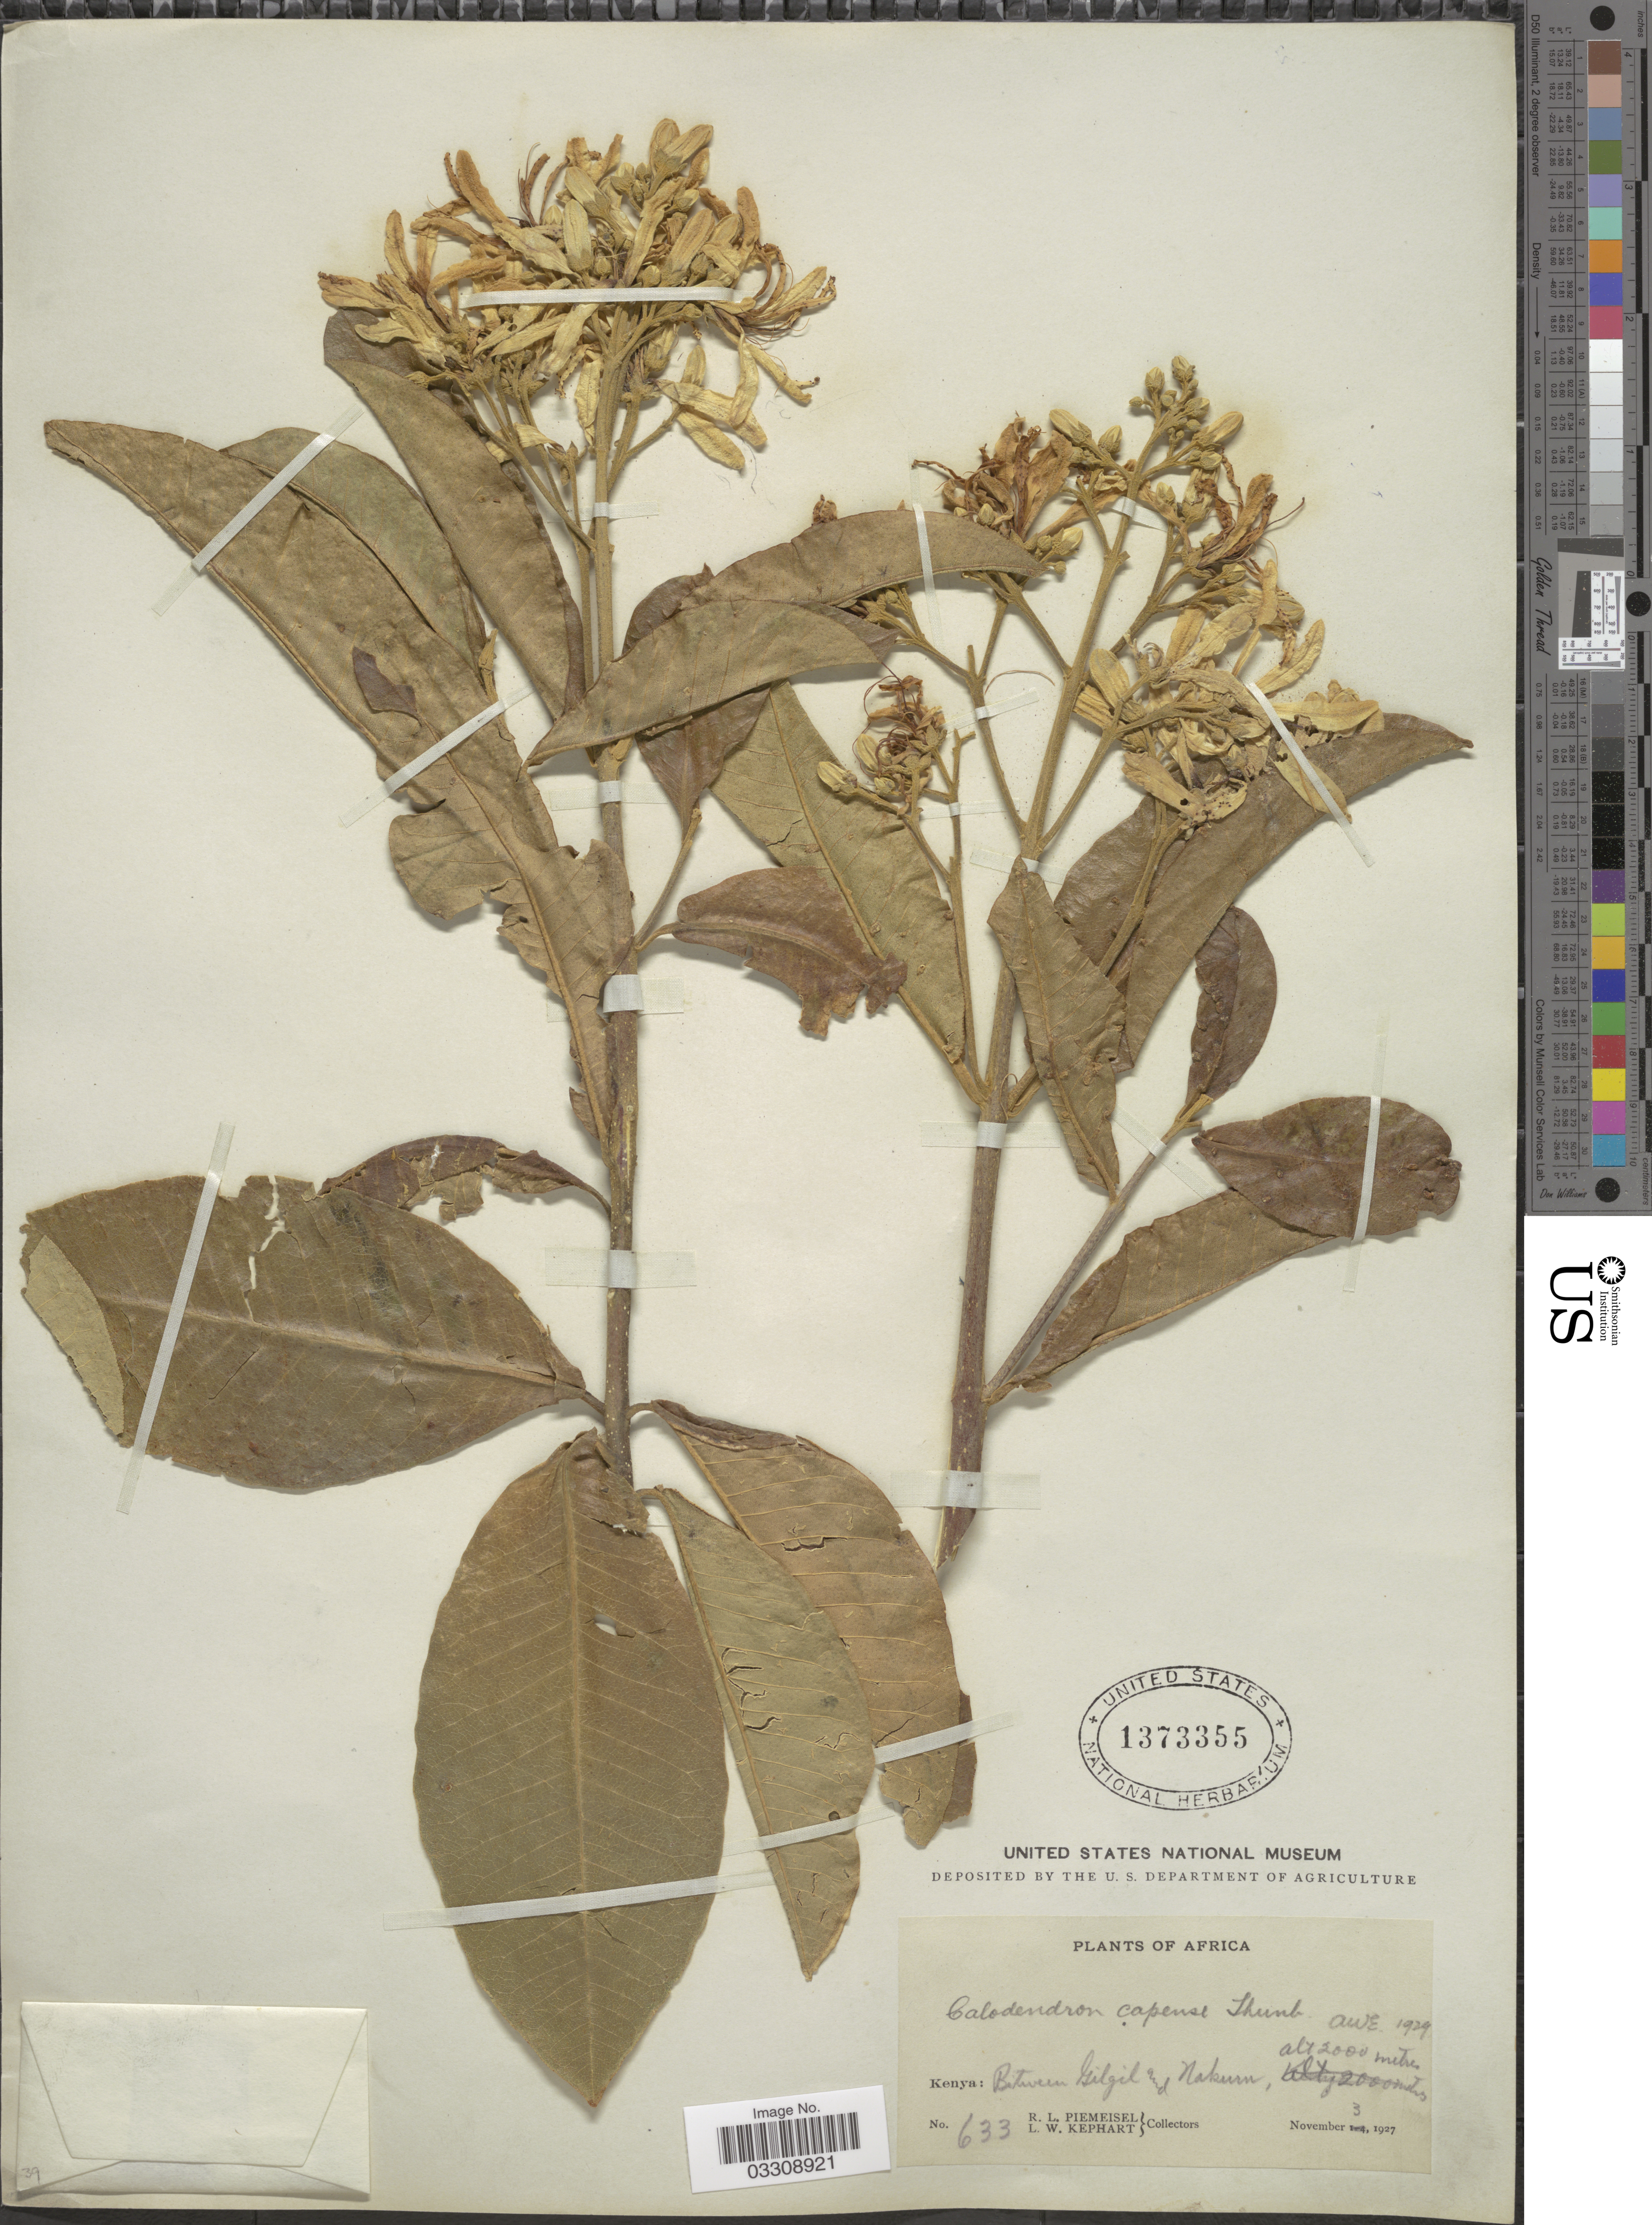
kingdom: Plantae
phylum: Tracheophyta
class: Magnoliopsida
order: Sapindales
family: Rutaceae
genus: Calodendrum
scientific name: Calodendrum capense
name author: (L. f.) Thunb.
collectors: R. L. Piemeisel & L. W. Kephart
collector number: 633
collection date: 1927-11-03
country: Kenya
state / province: Nakuru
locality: Between Gilgil and Nakuru.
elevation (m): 2000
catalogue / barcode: US 1373355